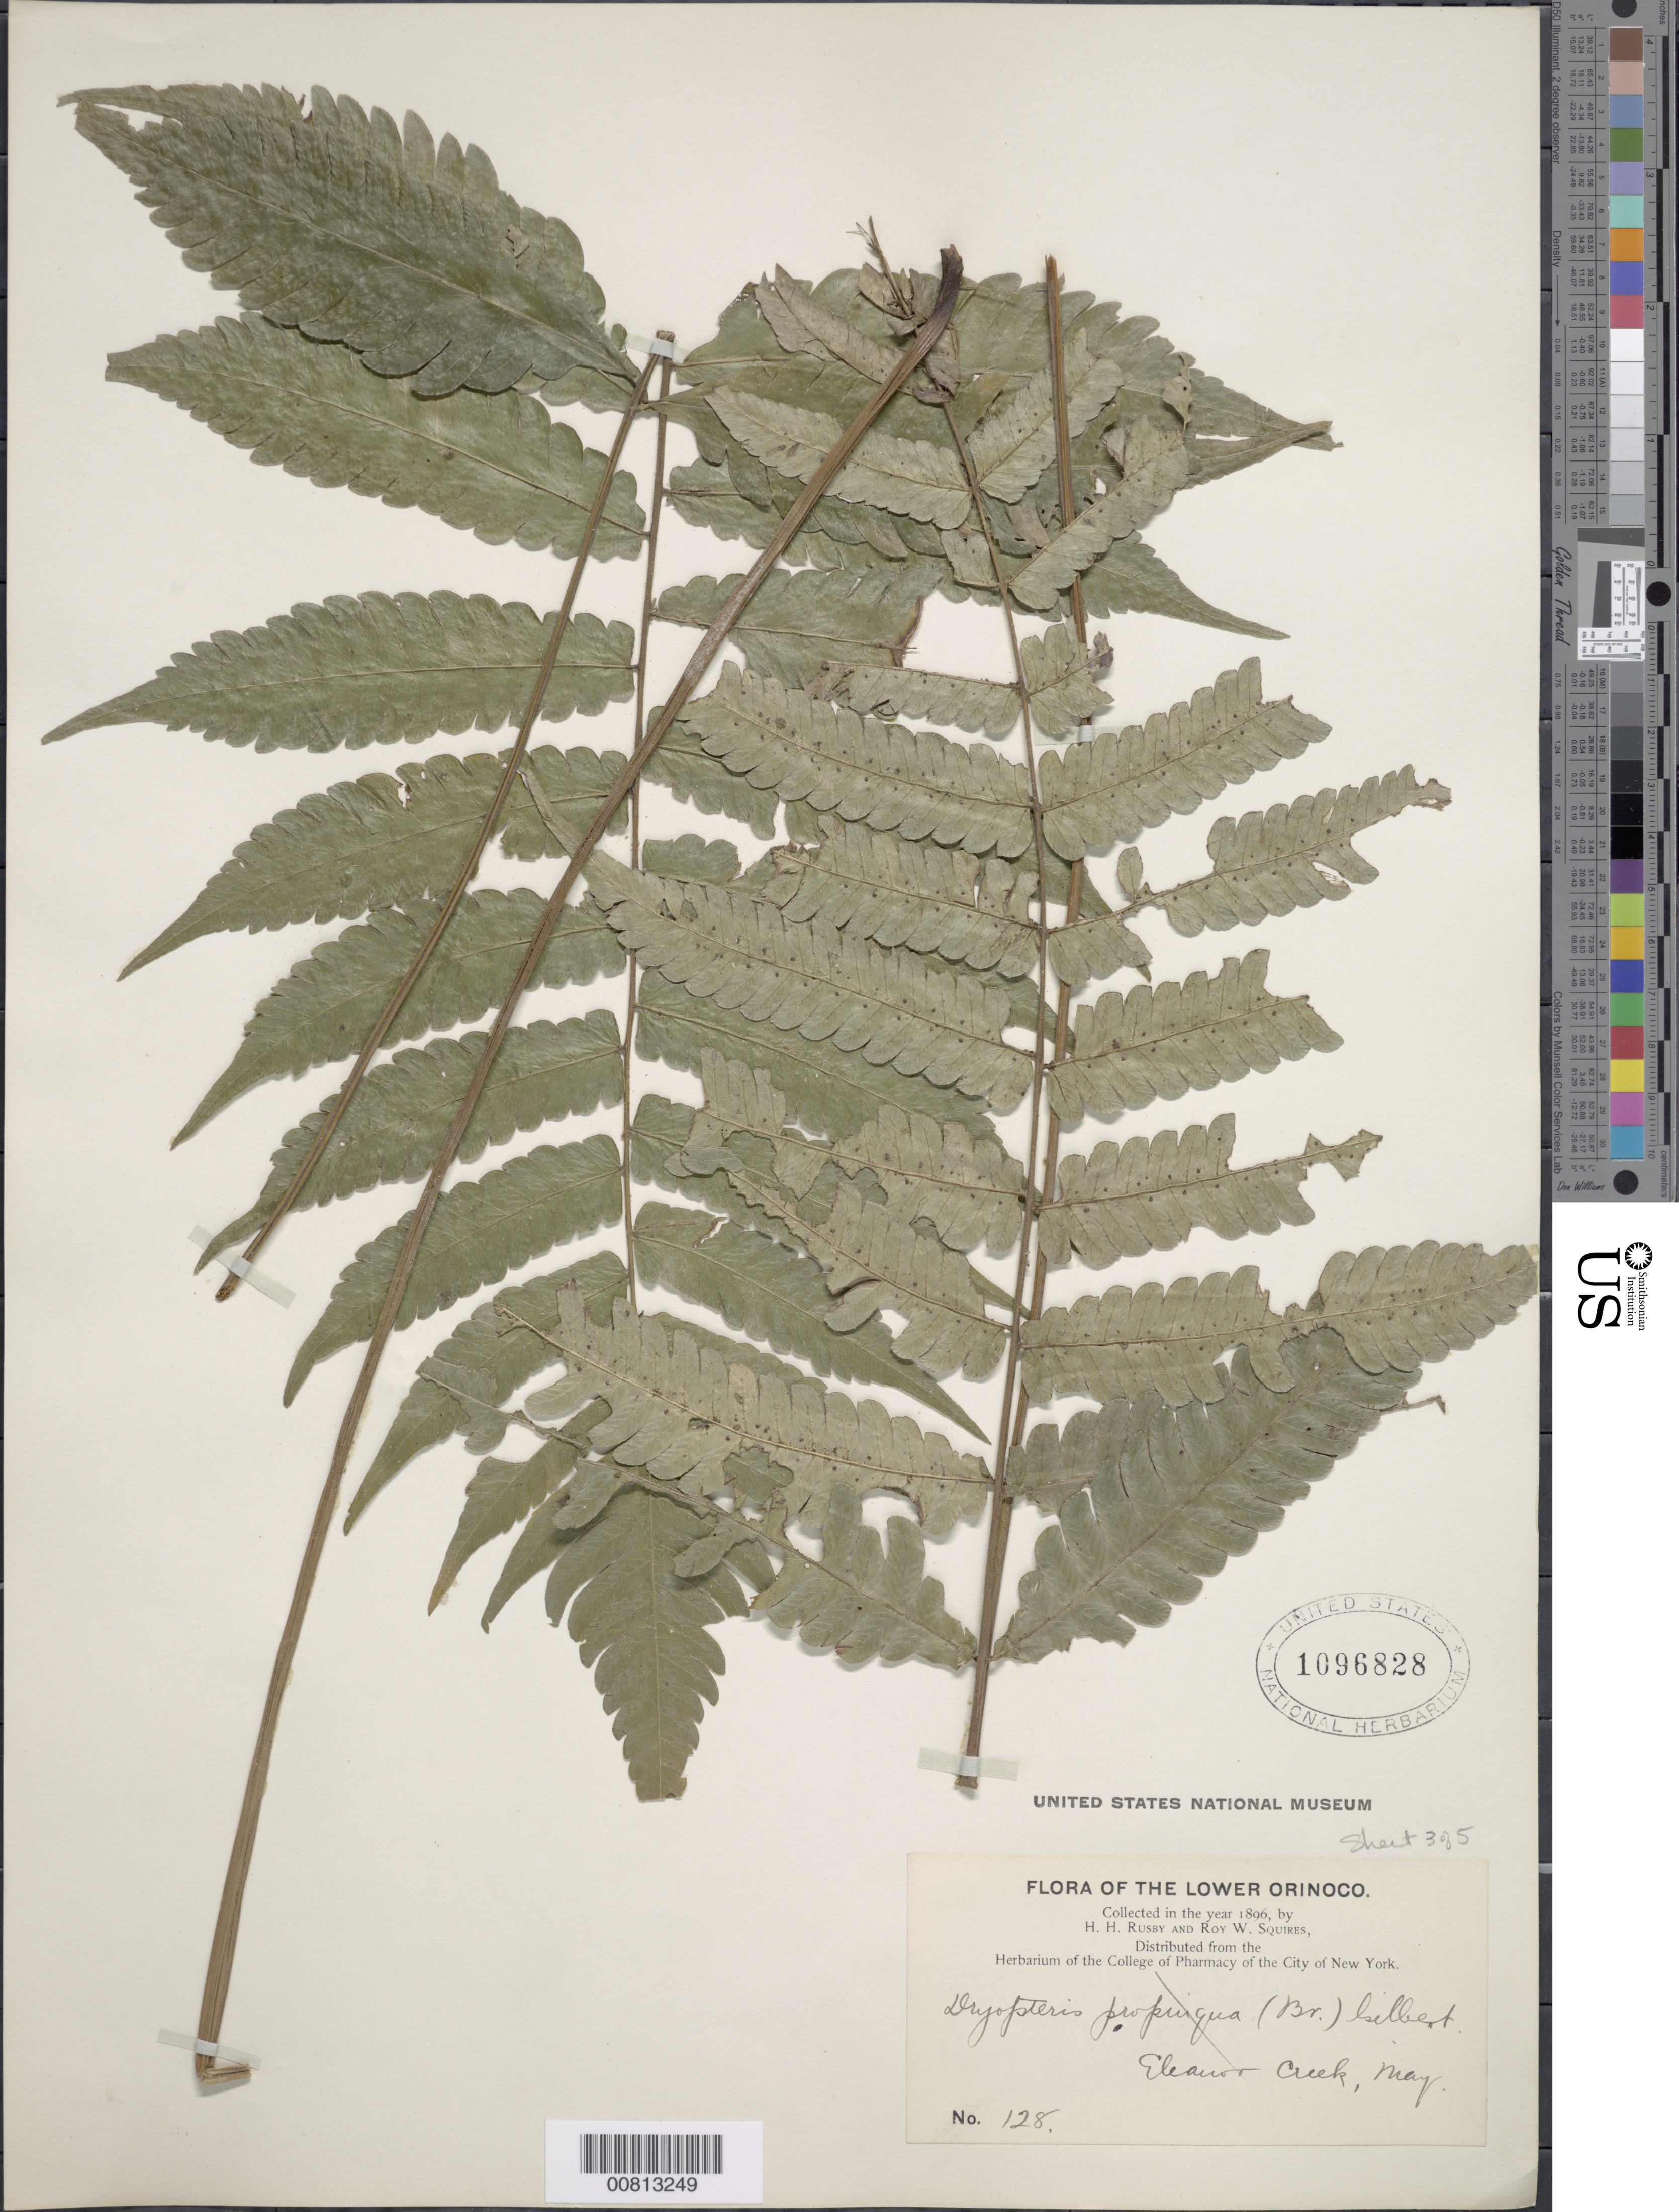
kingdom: Plantae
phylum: Tracheophyta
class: Polypodiopsida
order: Polypodiales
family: Thelypteridaceae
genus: Goniopteris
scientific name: Goniopteris pyramidata (Fée) comb. nov., ined 2015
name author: (Fée)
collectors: H. H. Rusby & R. Squires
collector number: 128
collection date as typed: May 1896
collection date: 1896-05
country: Venezuela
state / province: Delta Amacuro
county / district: Antonio Díaz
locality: Lower Orinoco, Eleanor Creek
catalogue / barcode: US 1096828